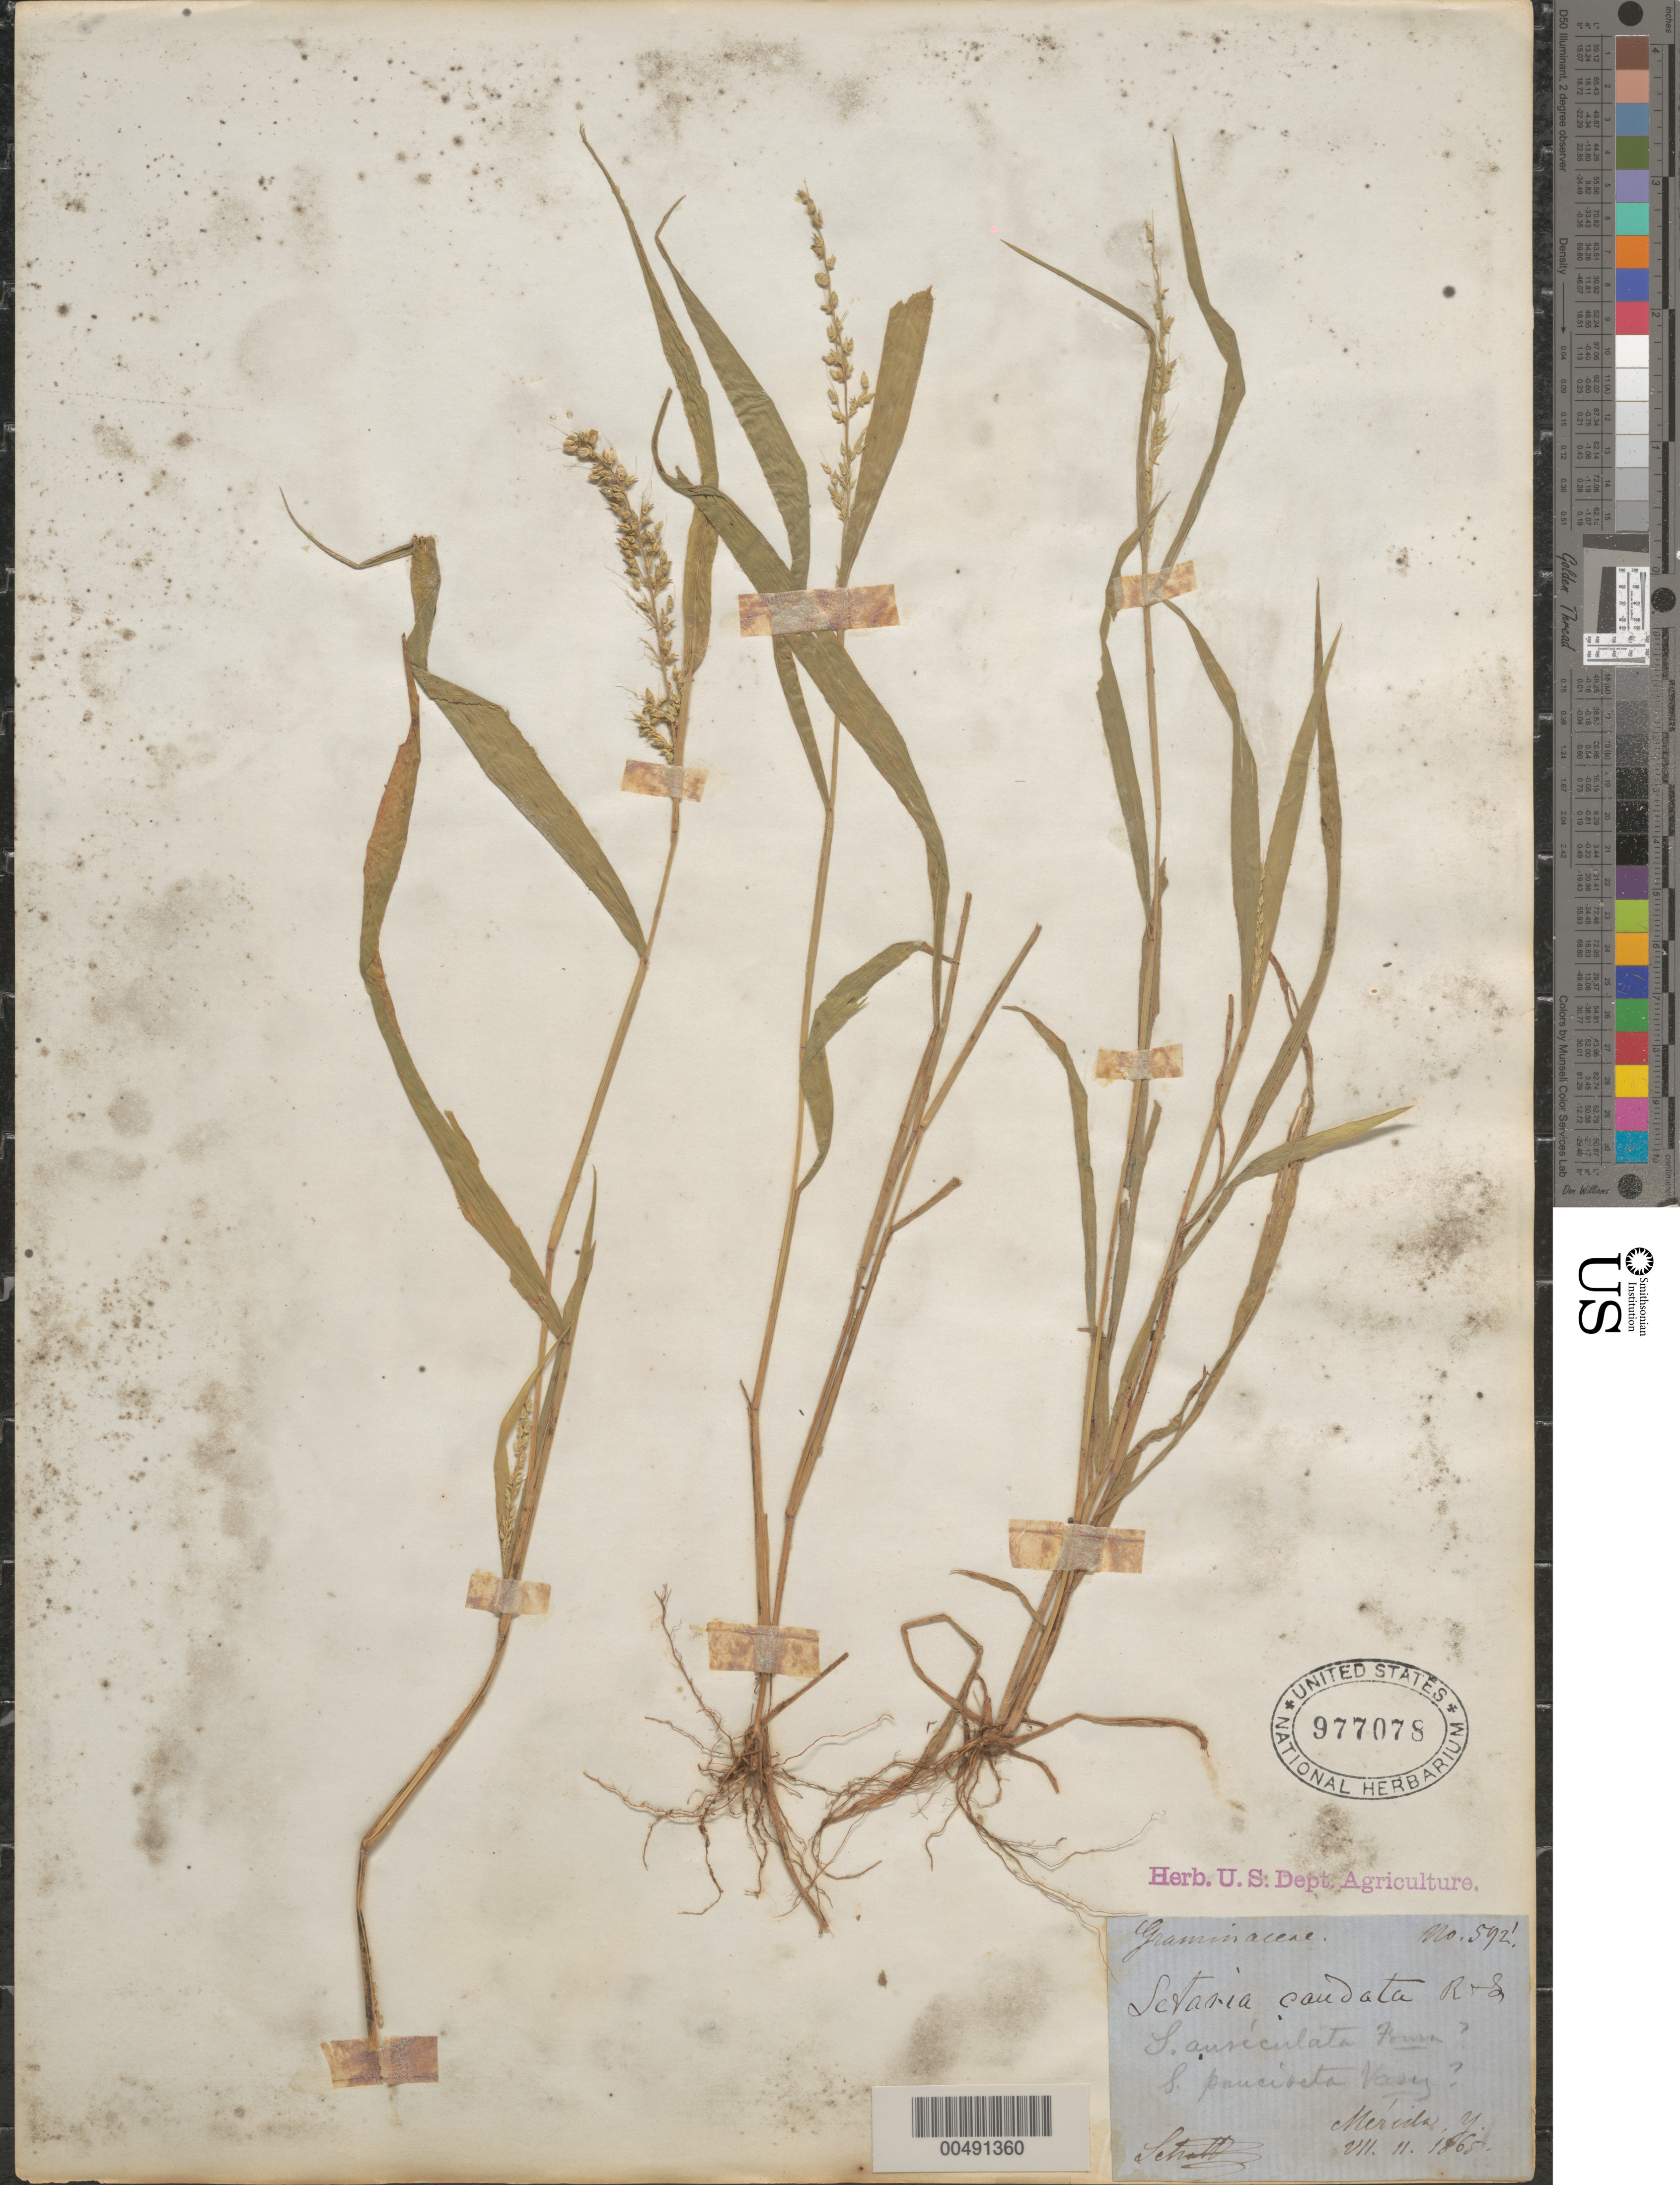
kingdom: Plantae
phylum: Tracheophyta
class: Liliopsida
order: Poales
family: Poaceae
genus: Setariopsis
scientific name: Setariopsis auriculata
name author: (E. Fourn.) Scribn.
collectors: A. C. V. Schott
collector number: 592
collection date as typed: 11 Jul 1865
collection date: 1865-07-11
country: Mexico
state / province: Yucatan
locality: Merida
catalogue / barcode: US 977078